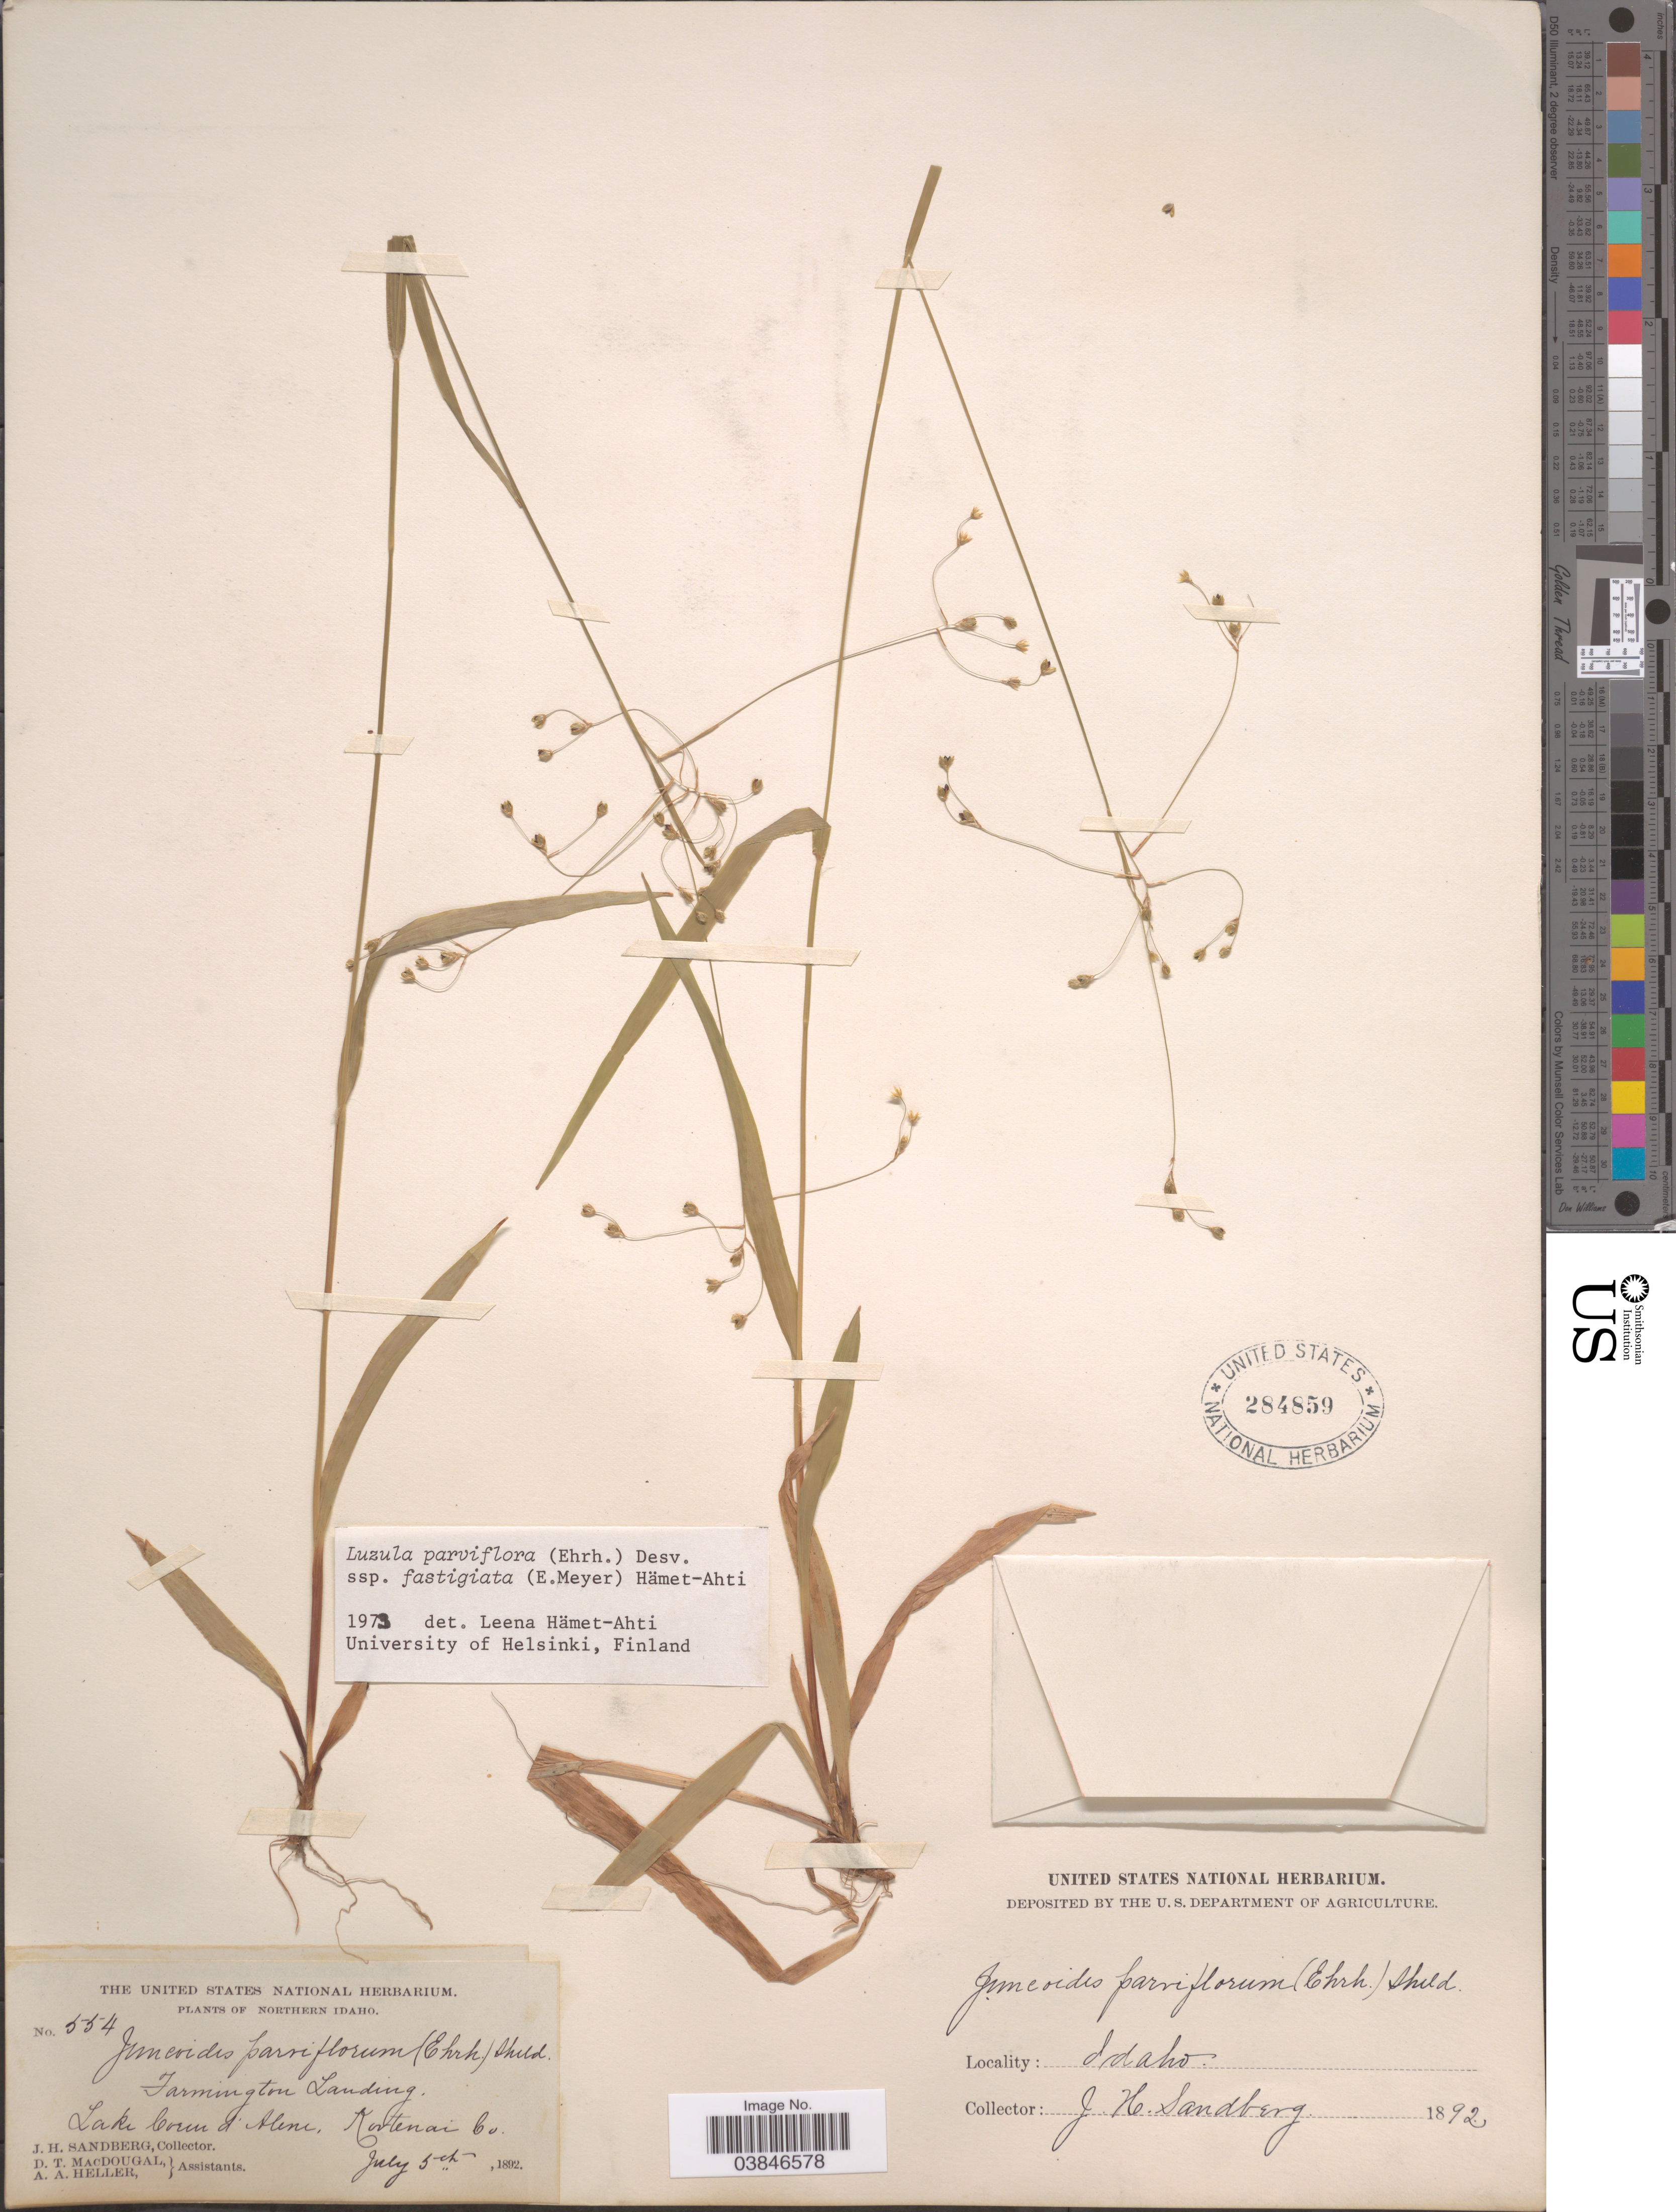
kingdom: Plantae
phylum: Tracheophyta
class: Liliopsida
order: Poales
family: Juncaceae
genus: Luzula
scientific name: Luzula parviflora subsp. fastigiata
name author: Buchenau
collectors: J. H. Sandberg, D. T. MacDougal & A. A. Heller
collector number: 554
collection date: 1892-07-05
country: United States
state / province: Idaho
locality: Northern Idaho. Farmington Landing. Lake Coeur d' Alene, Kootenai Co.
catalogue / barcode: US 284859